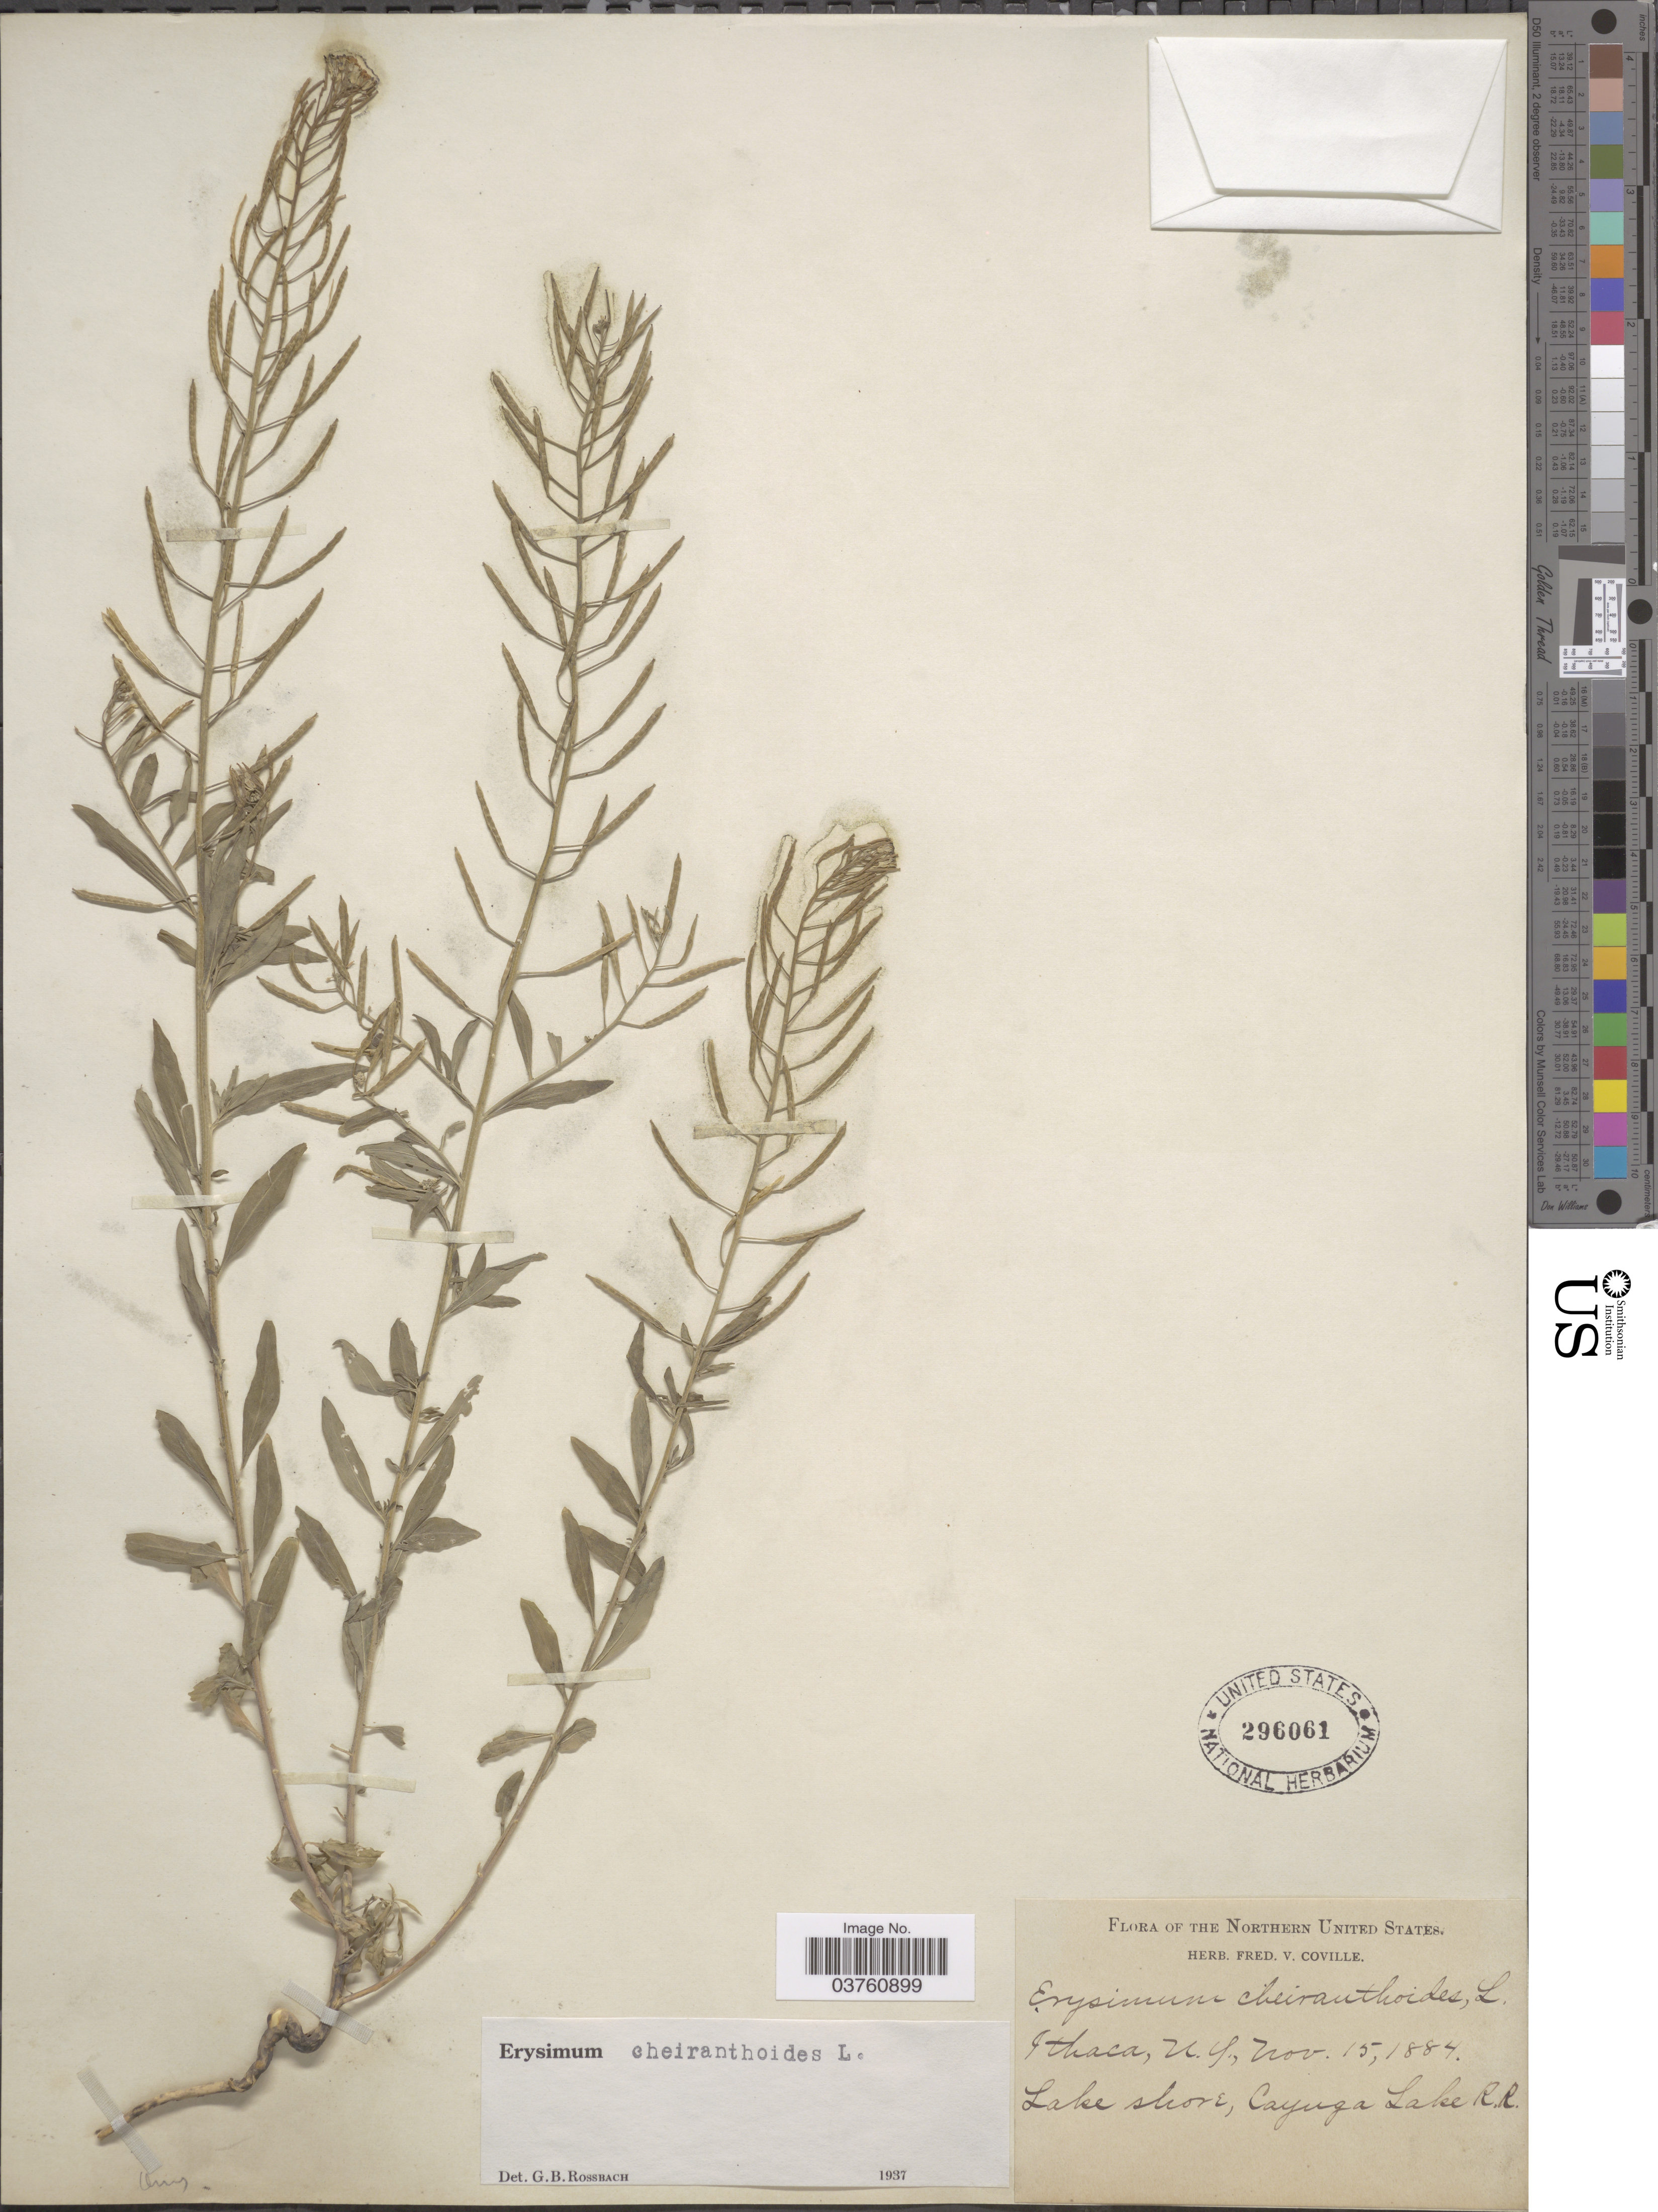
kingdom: Plantae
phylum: Tracheophyta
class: Magnoliopsida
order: Brassicales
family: Brassicaceae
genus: Erysimum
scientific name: Erysimum cheiranthoides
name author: L.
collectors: ex herb. Fred. V. Coville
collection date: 1884-11-15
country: United States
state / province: New York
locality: The Northern United States. Ithaca. Lake shore, Cayuga Lake R.R.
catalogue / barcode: US 296061